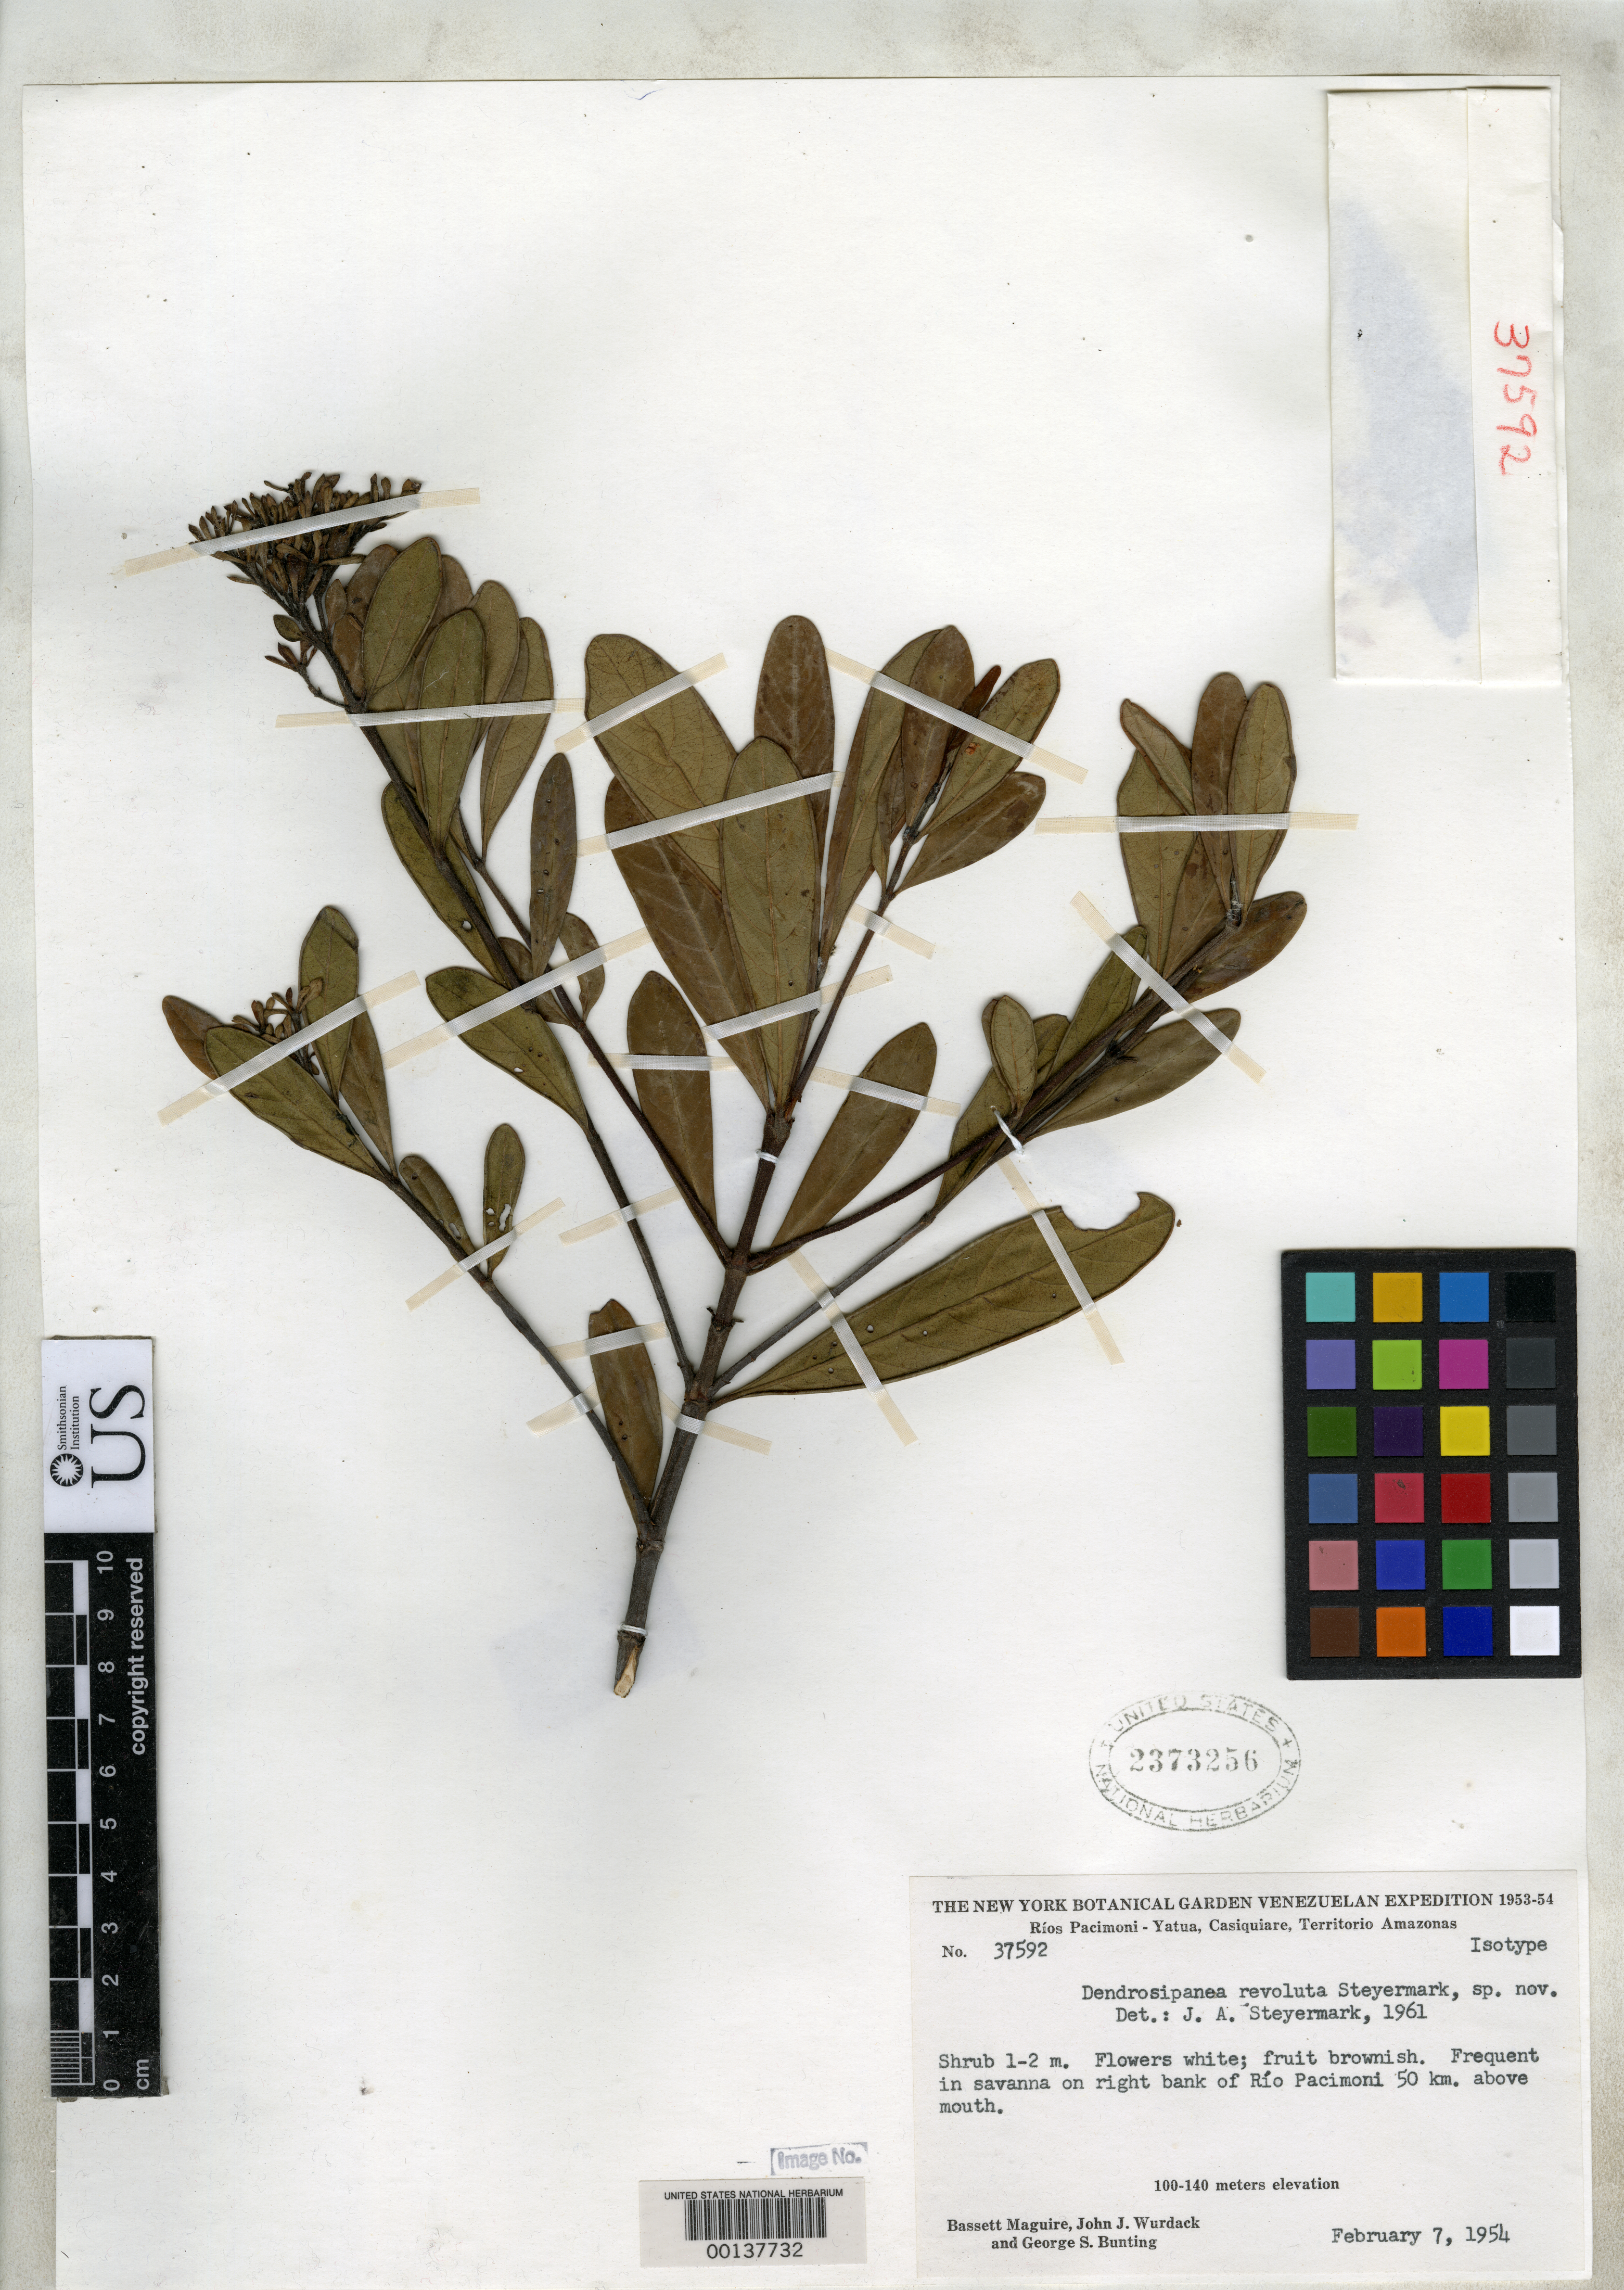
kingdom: Plantae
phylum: Tracheophyta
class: Magnoliopsida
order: Gentianales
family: Rubiaceae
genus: Dendrosipanea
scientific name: Dendrosipanea revoluta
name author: Steyerm.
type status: Isotype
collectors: B. Maguire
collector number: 37592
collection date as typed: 07 Feb 1954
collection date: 1954-02-07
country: Venezuela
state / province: Amazonas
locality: Rio Pacimoni.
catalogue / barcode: US 2373256